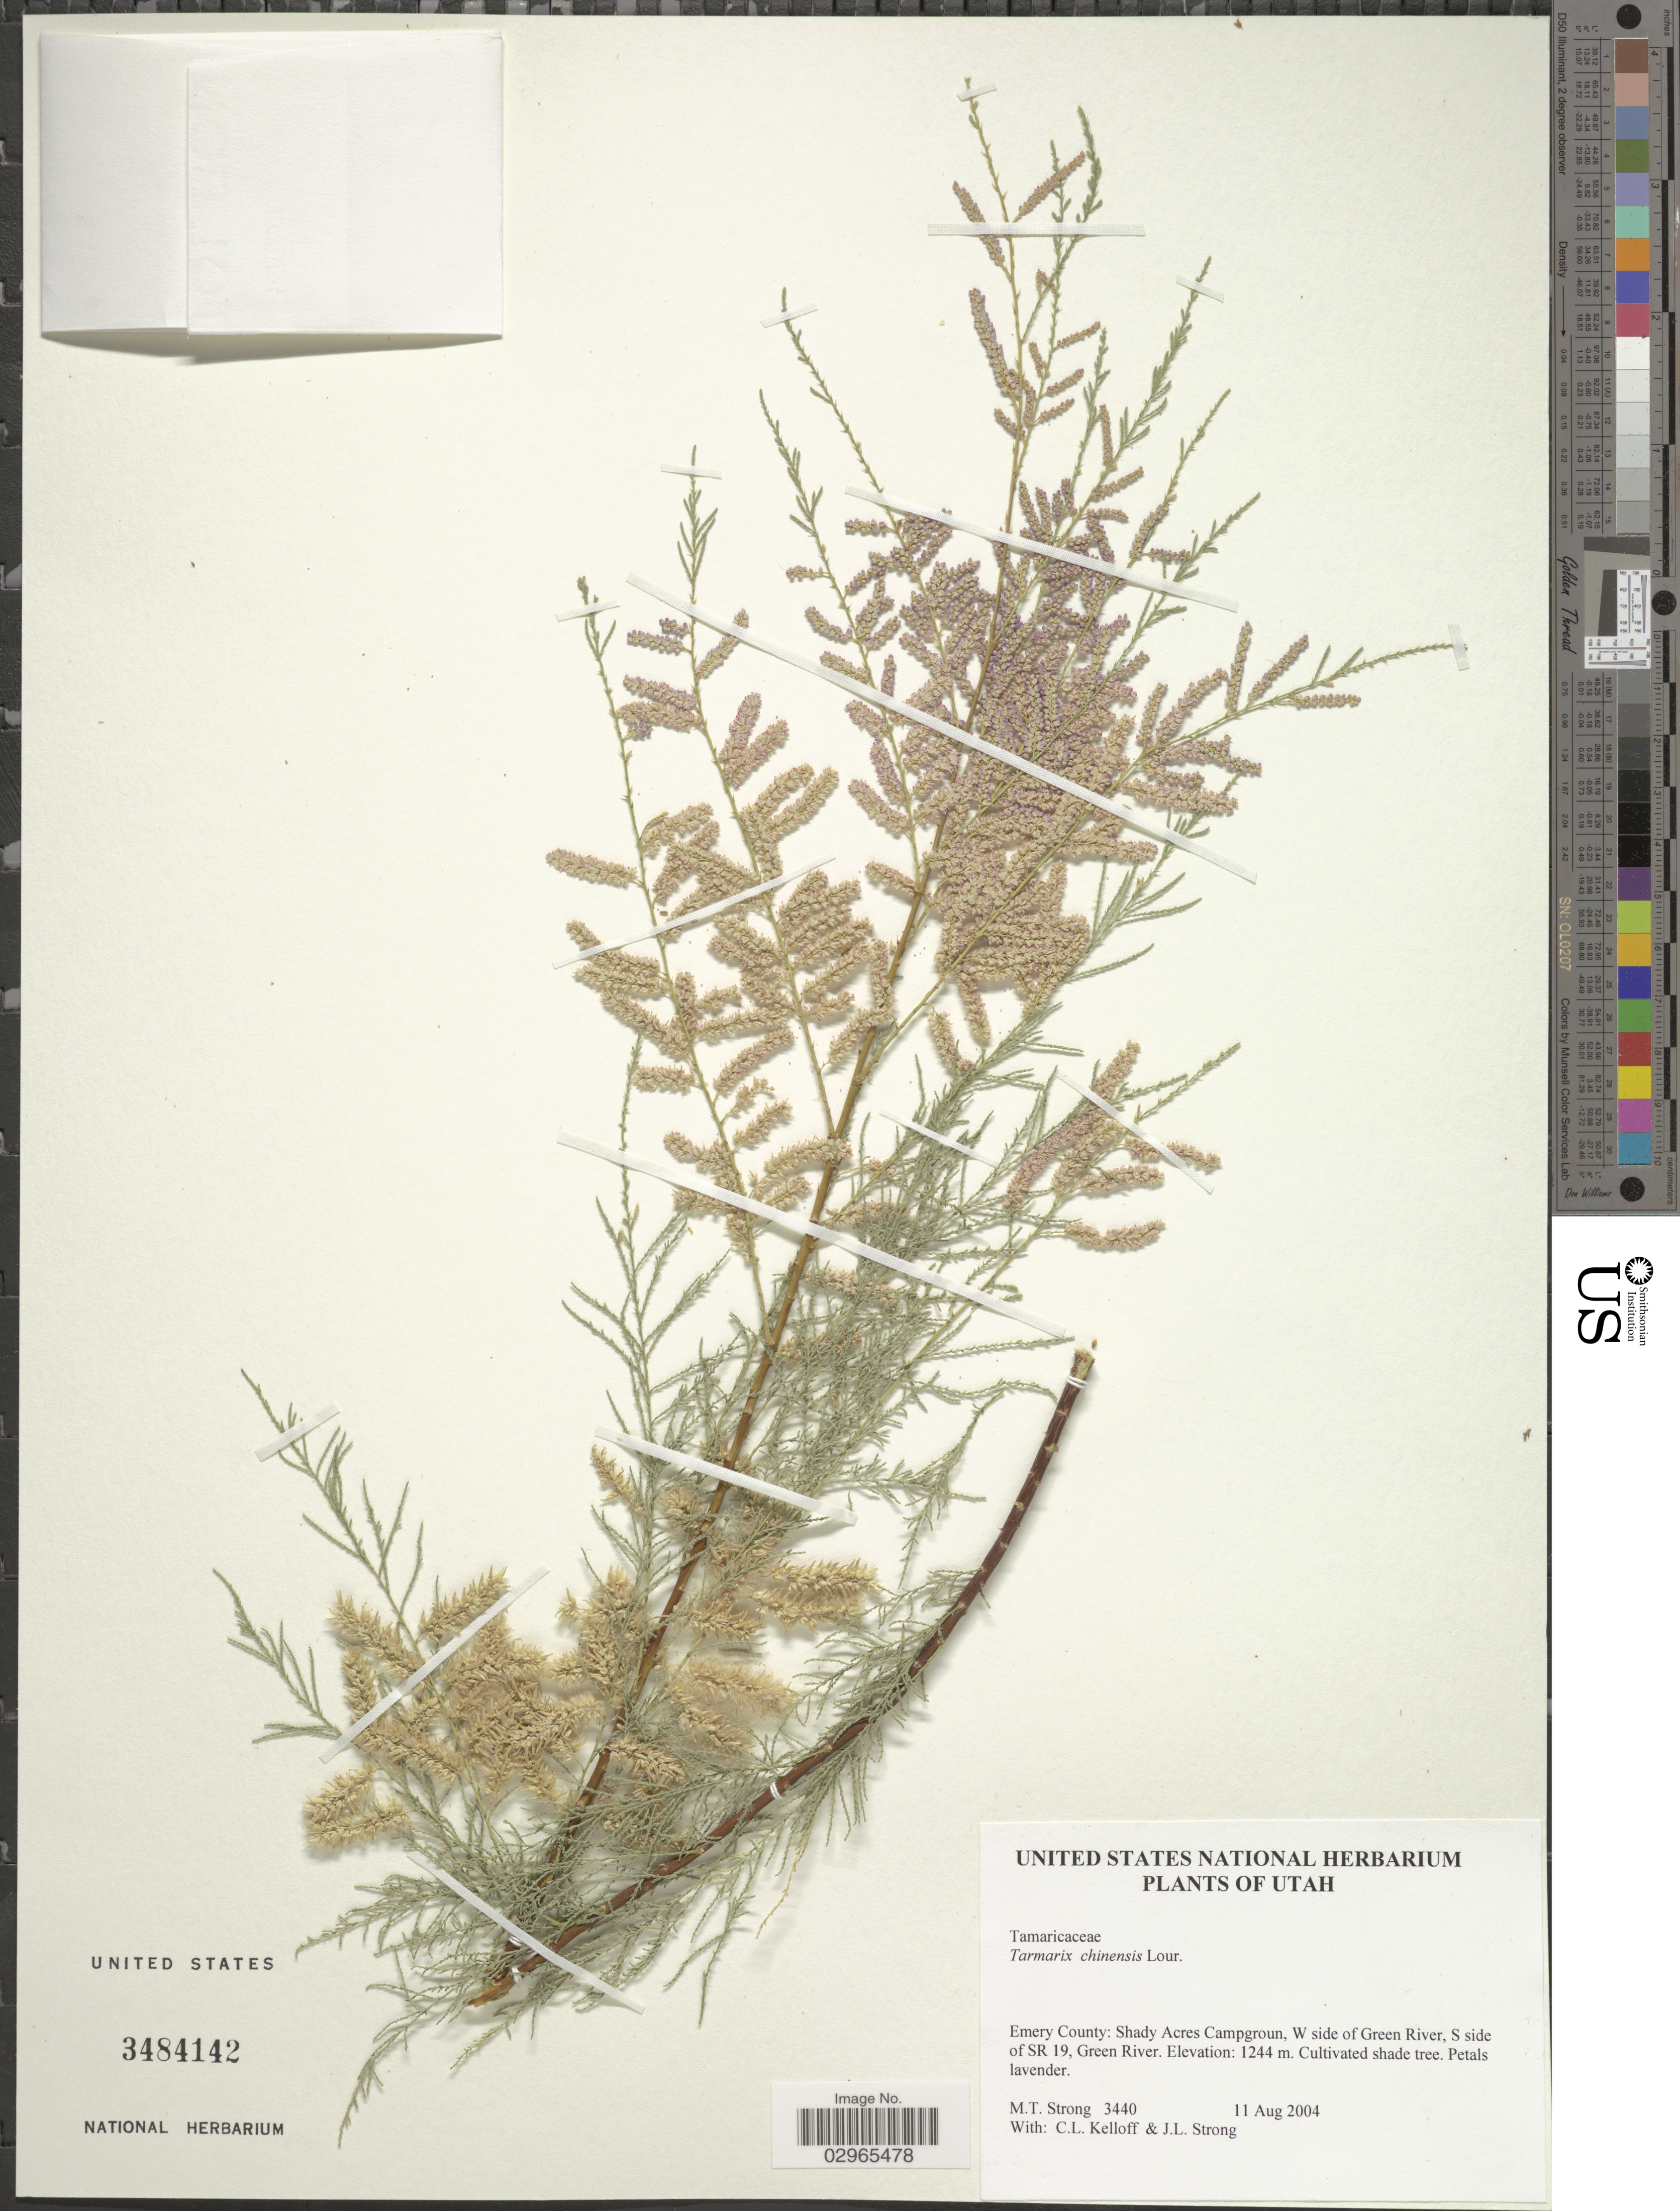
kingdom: Plantae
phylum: Tracheophyta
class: Magnoliopsida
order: Caryophyllales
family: Tamaricaceae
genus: Tamarix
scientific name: Tamarix chinensis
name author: Lour.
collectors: M. T. Strong, C. L. Kelloff & J. Strong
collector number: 3440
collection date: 2004-08-11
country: United States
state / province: Utah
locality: Emery County: Shady Acres Campgroun, W side of Green River, S side of SR 19, Green River.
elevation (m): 1244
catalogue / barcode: US 3484142